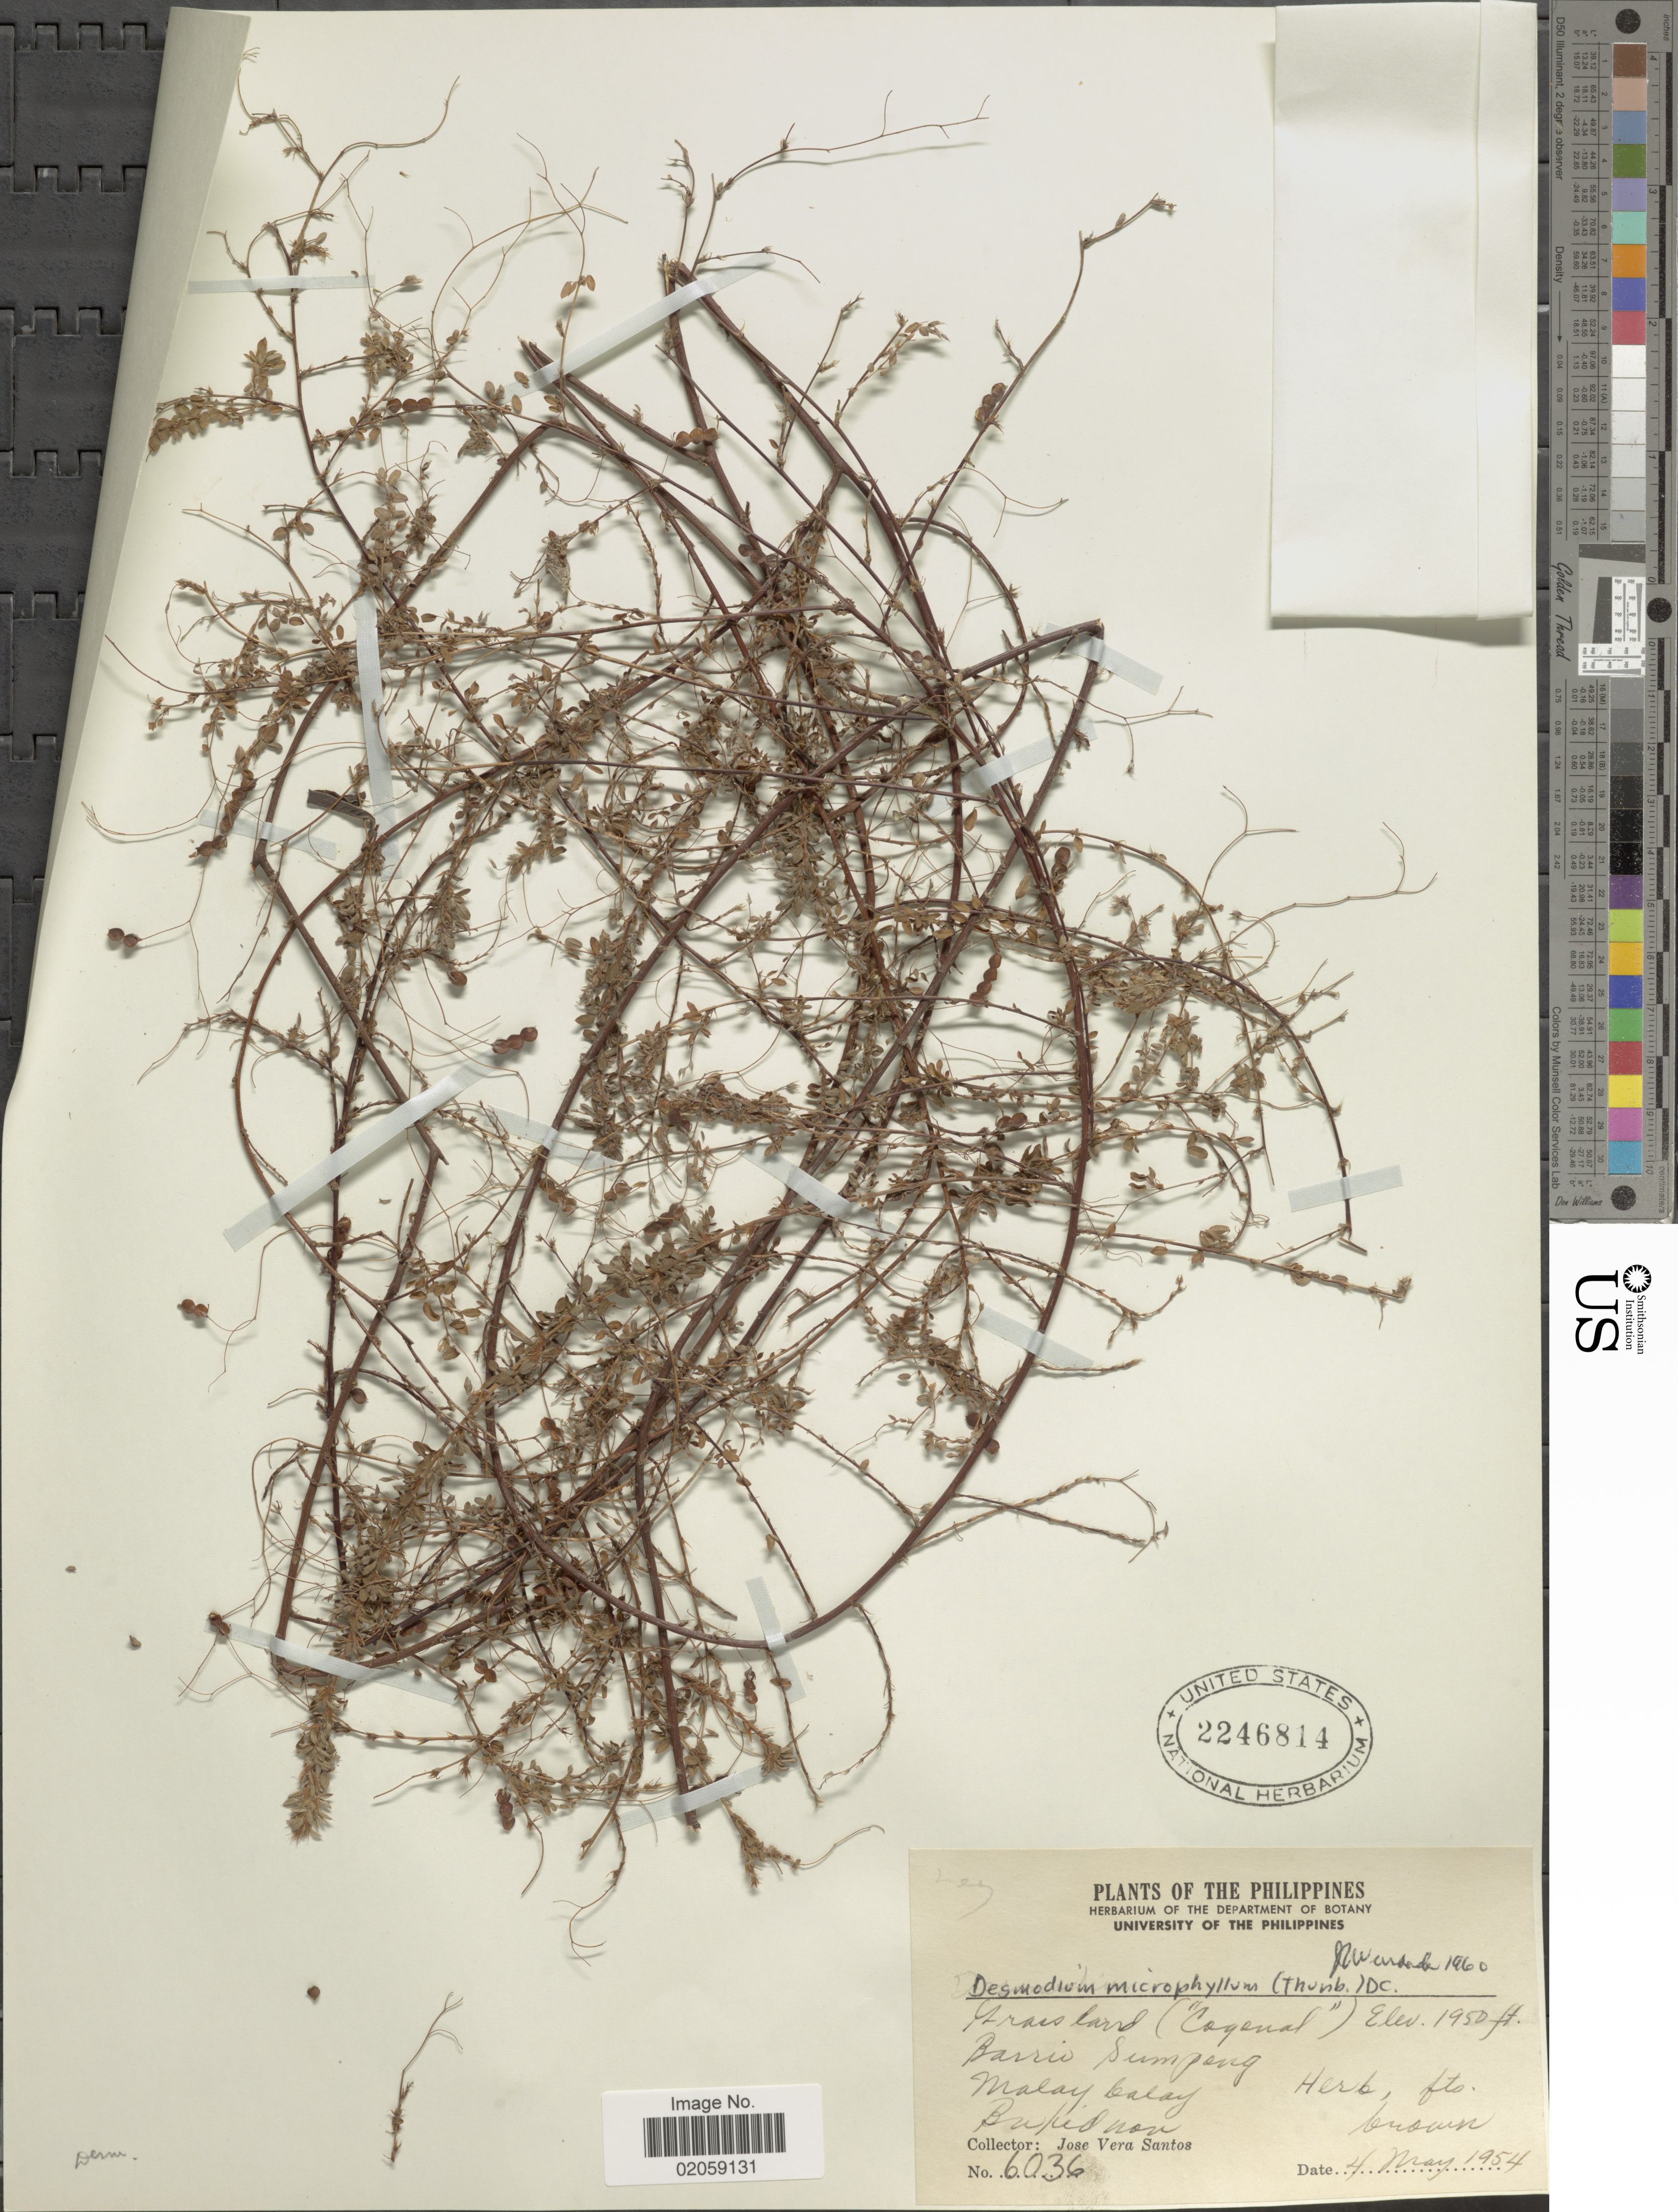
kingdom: Plantae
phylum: Tracheophyta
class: Magnoliopsida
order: Fabales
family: Fabaceae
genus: Leptodesmia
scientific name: Leptodesmia microphylla var. microphylla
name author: (Thunb.) H. Ohashi & K. Ohashi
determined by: Strong, Mark T., (BOT), Smithsonian Institution - National Museum of Natural History (UNITED STATES)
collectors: J. V. Santos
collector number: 6036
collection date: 1954-05-04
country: Philippines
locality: Grassland ("Cogenal"). Barrio Sumpong. Malay balay. Bukidnon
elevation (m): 594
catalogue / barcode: US 2246814